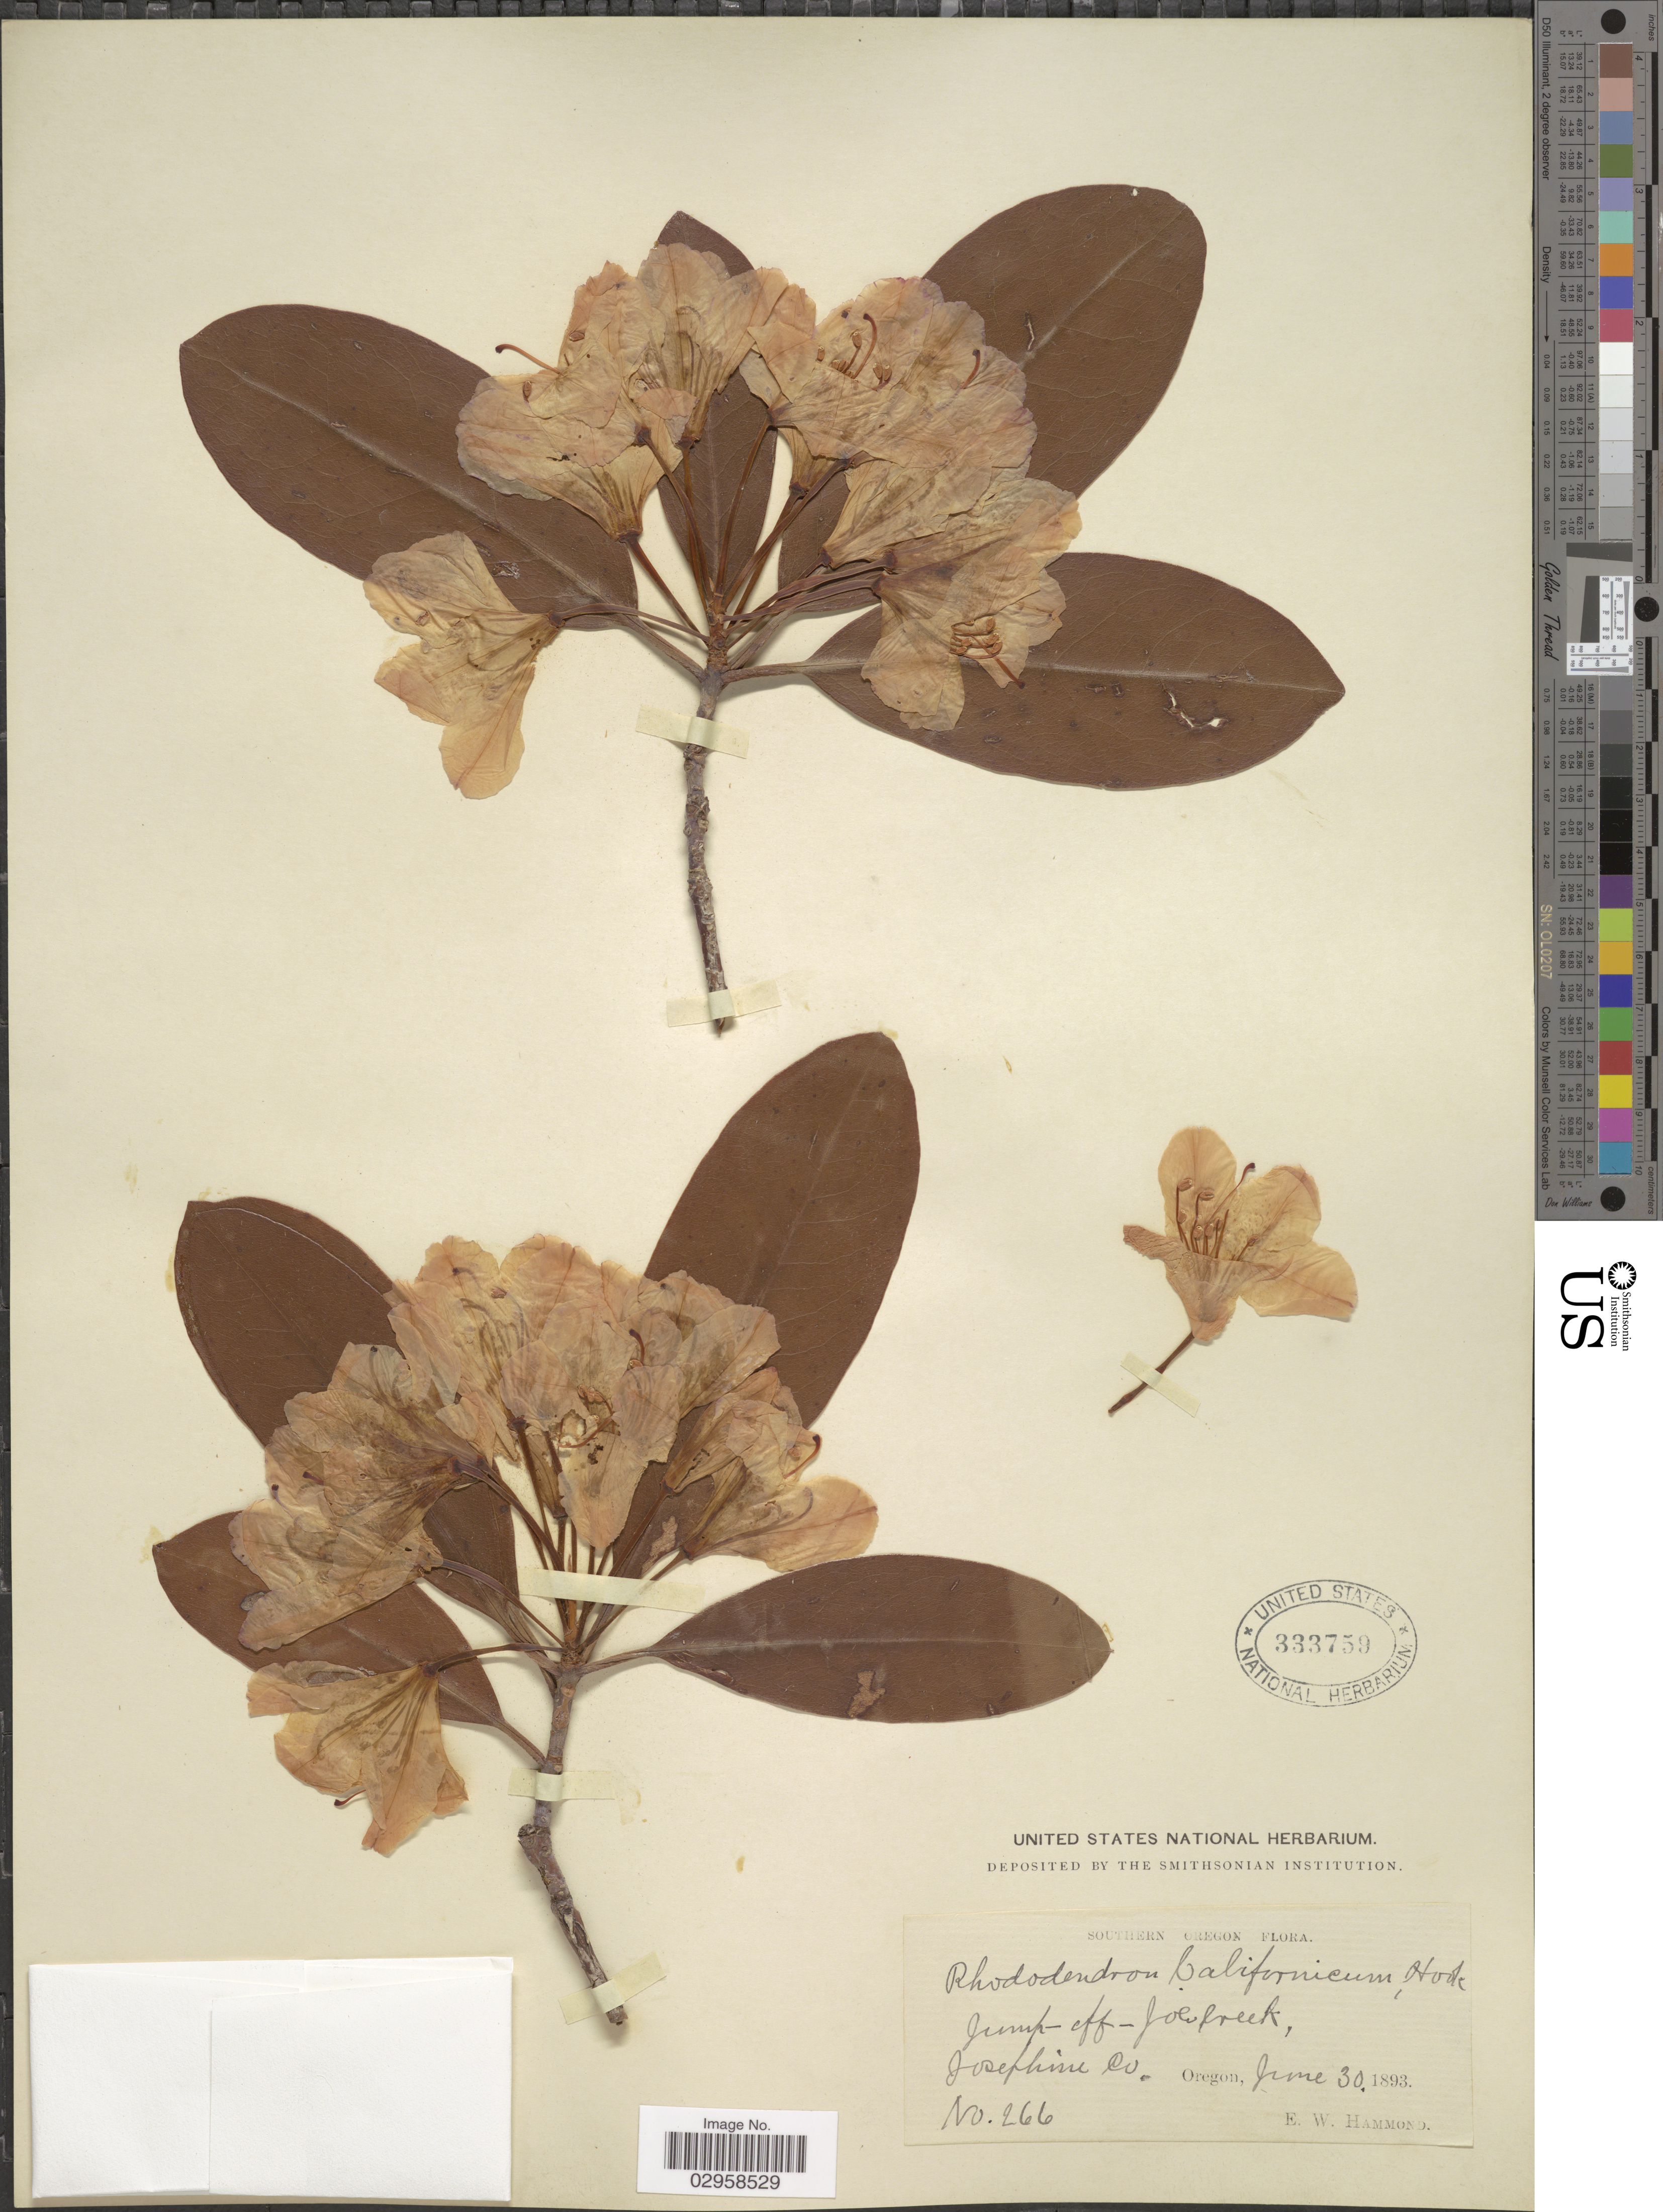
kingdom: Plantae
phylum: Tracheophyta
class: Magnoliopsida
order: Ericales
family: Ericaceae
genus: Rhododendron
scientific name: Rhododendron macrophyllum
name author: D. Don ex G. Don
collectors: E. Hammond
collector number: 266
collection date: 1893-06-30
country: United States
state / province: Oregon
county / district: Josephine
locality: Southern Oregon. Jump-Off-Joe Creek, Josephine Co.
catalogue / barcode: US 333759